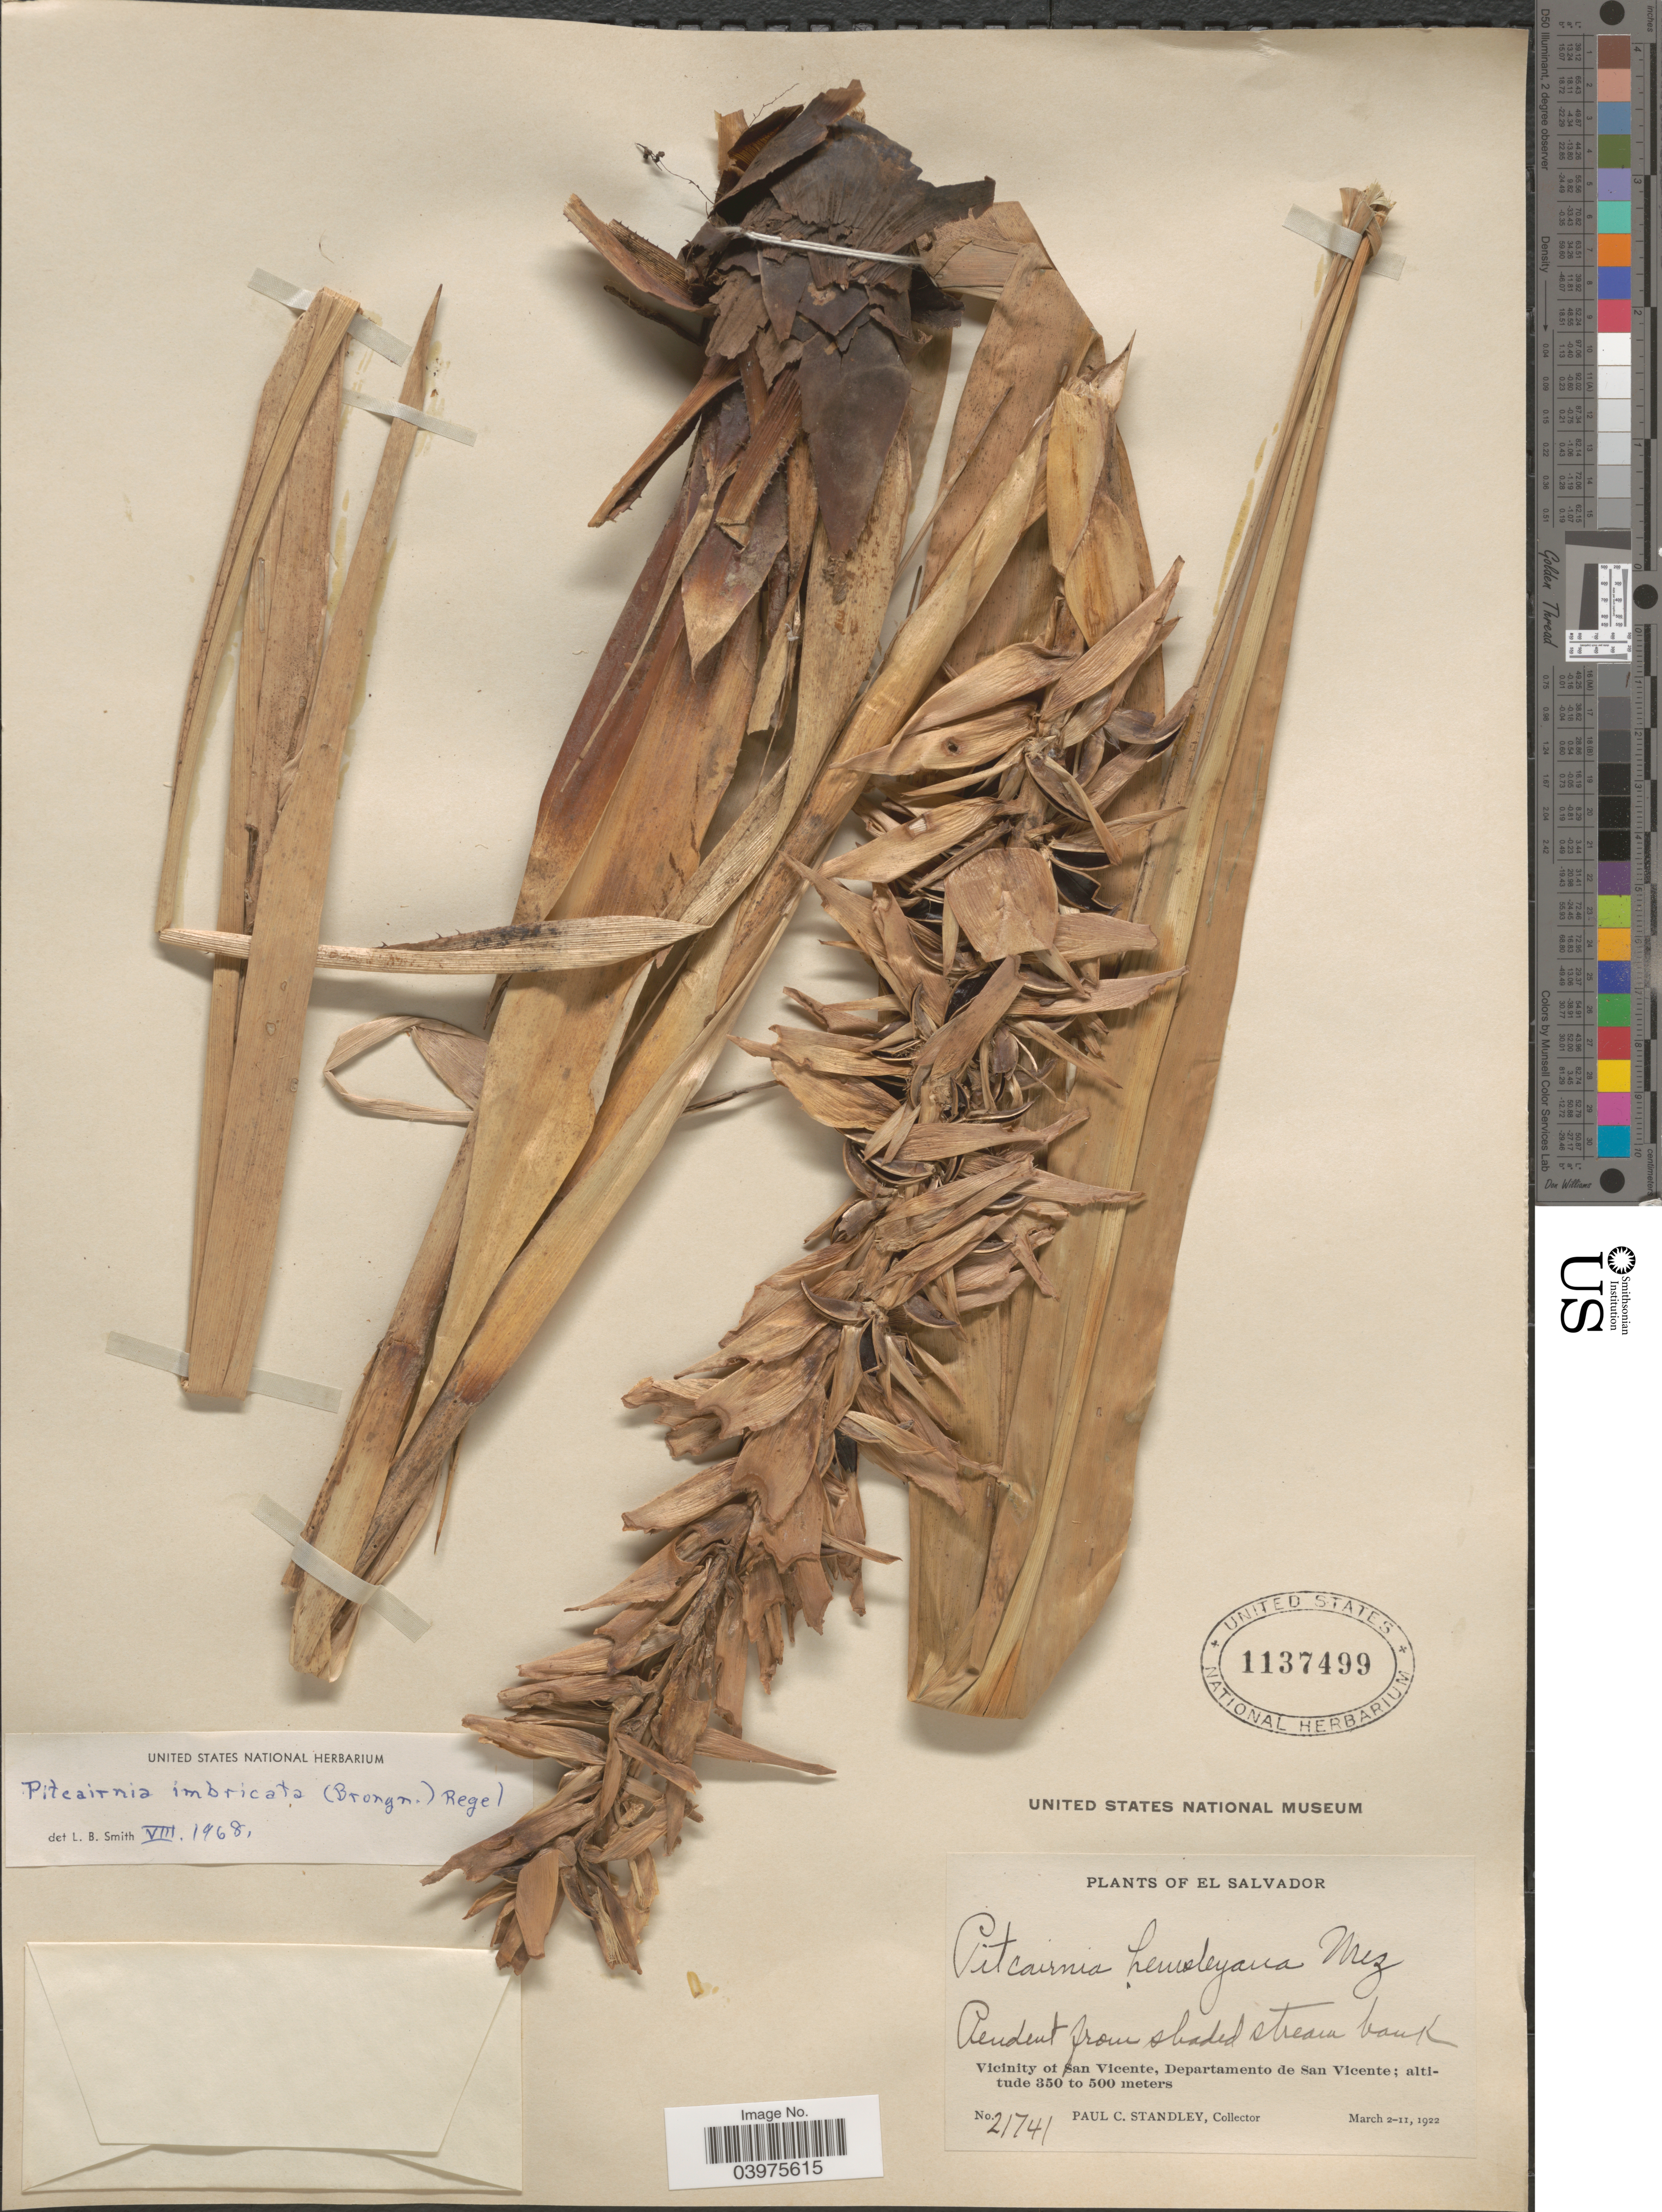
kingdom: Plantae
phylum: Tracheophyta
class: Liliopsida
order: Poales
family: Bromeliaceae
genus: Pitcairnia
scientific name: Pitcairnia imbricata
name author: (Brongn.) Regel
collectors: P. C. Standley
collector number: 21741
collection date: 1922-03-02/1922-03-11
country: El Salvador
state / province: San Vincente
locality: Vicinity of San Vicente, Departamento de San Vicente.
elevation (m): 350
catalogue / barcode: US 1137499